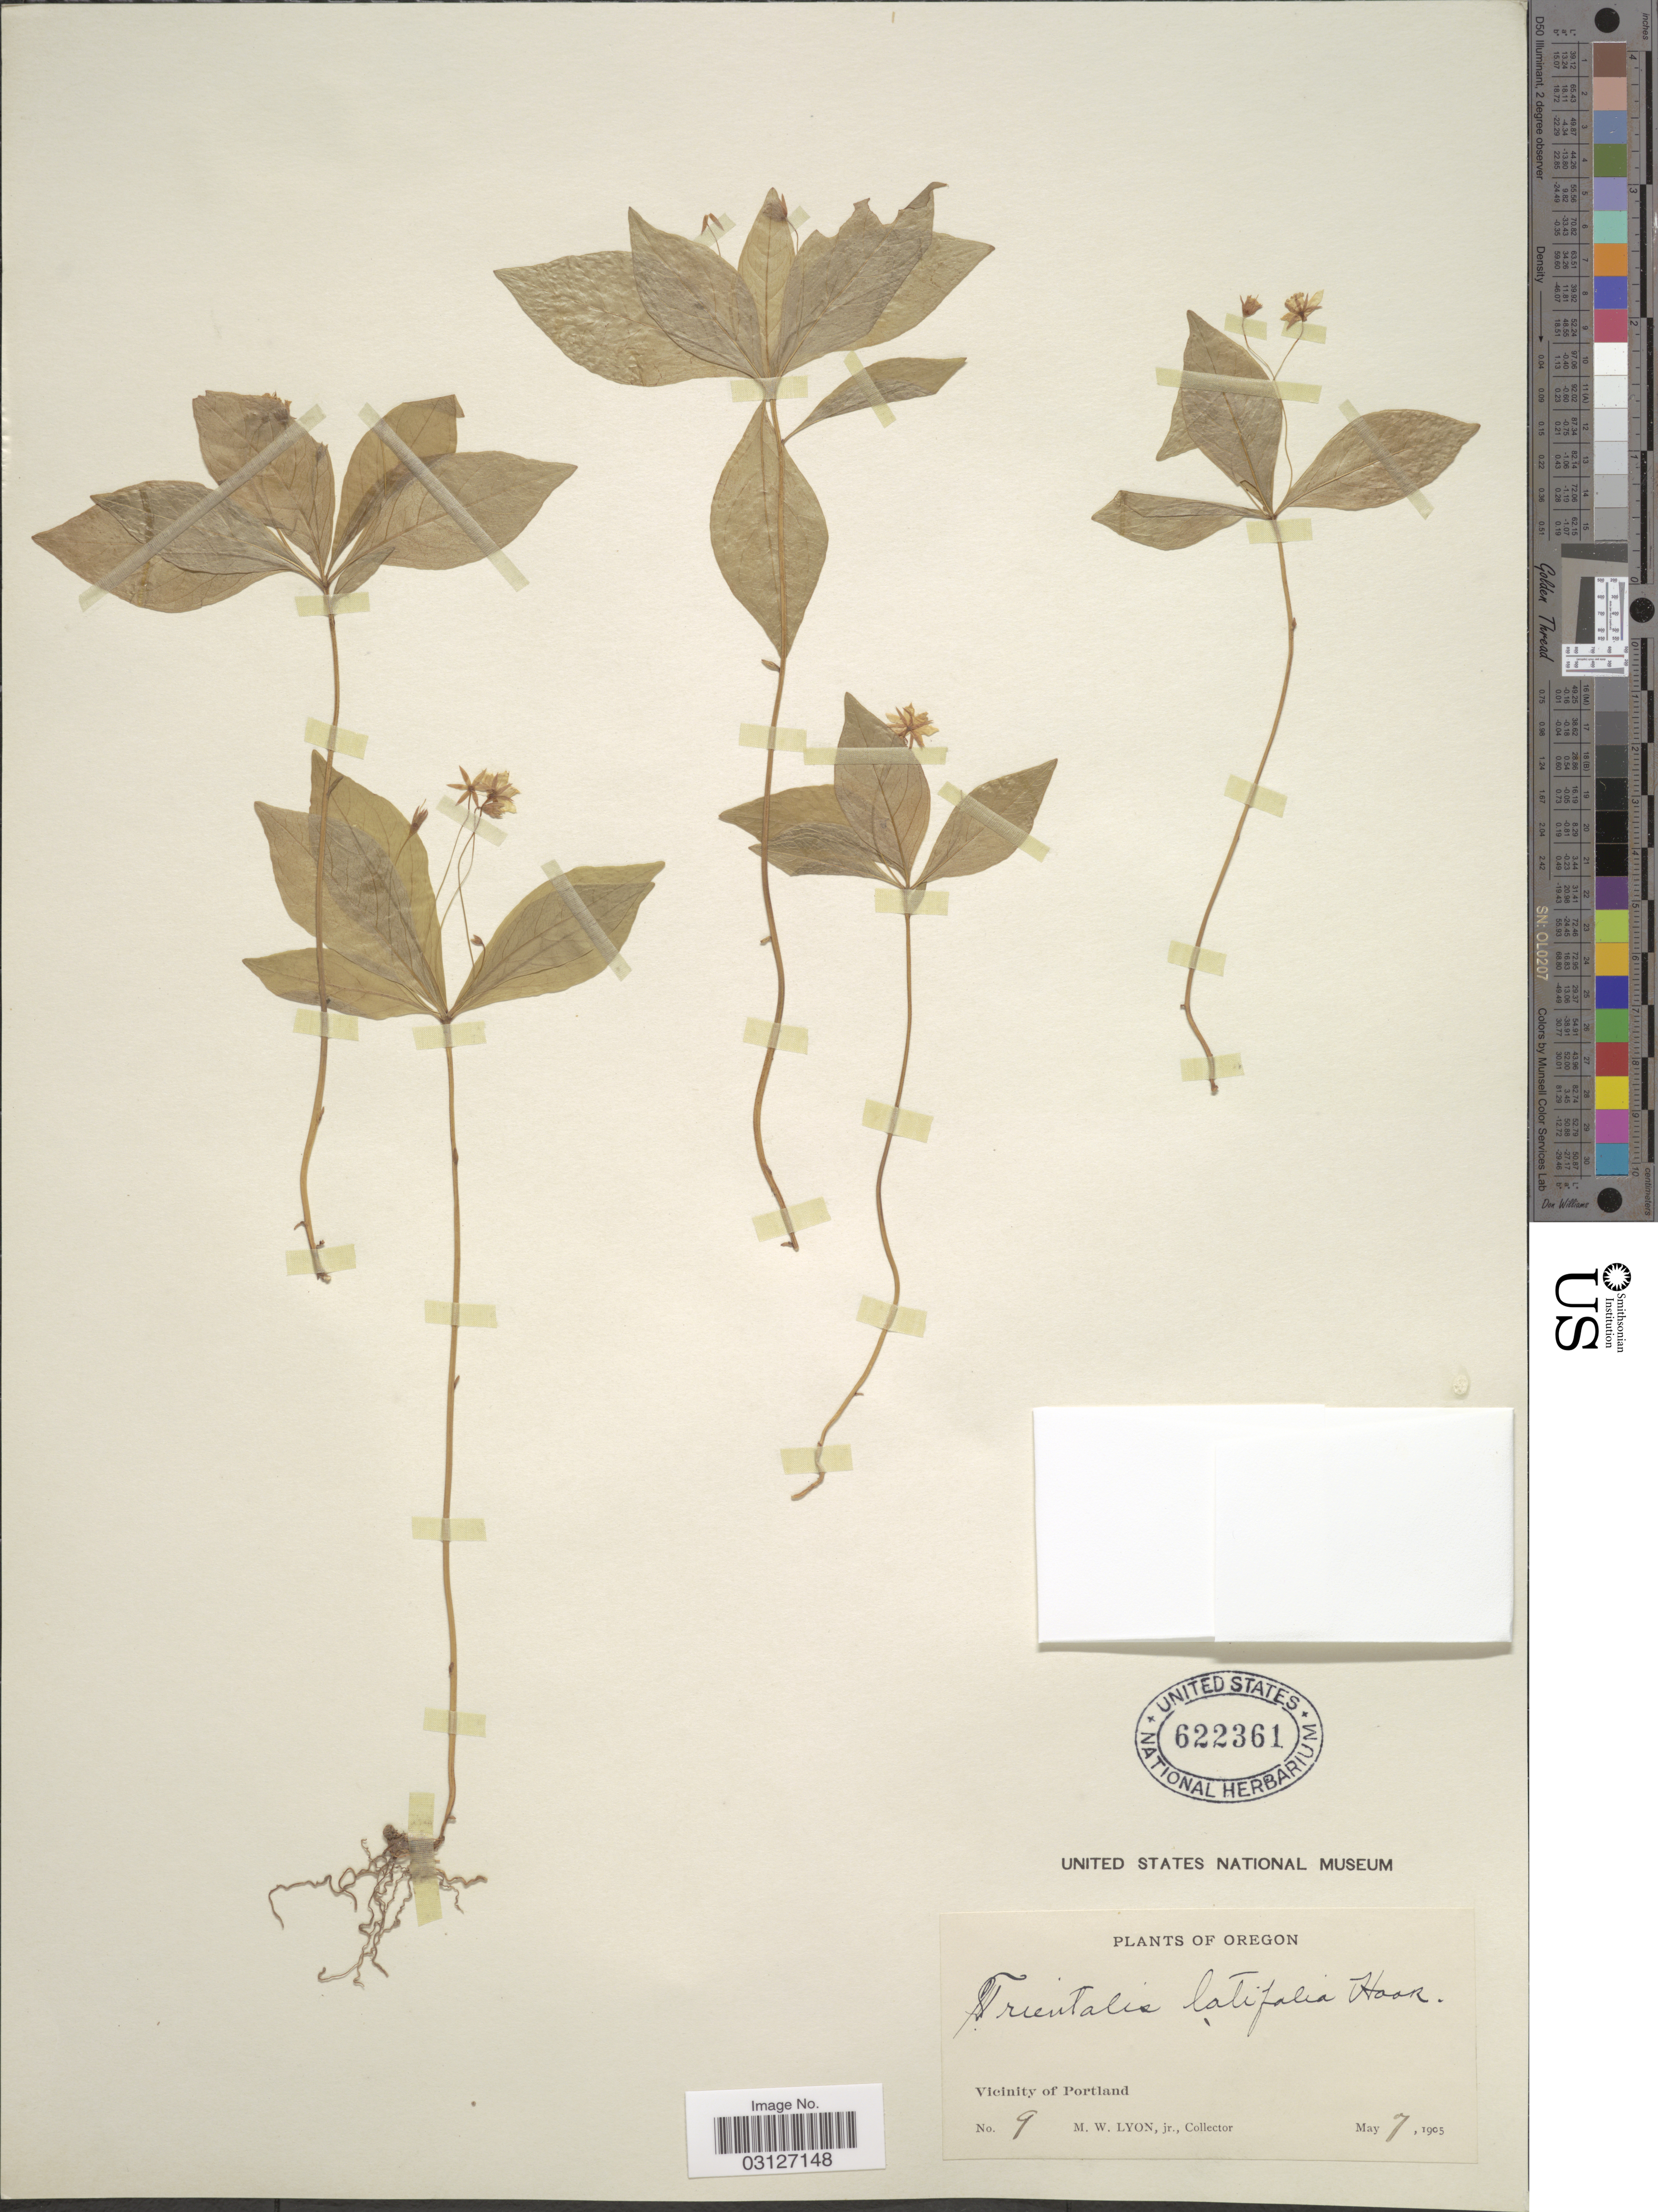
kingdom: Plantae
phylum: Tracheophyta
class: Magnoliopsida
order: Ericales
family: Primulaceae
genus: Trientalis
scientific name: Trientalis latifolia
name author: Hook.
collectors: M. Lyon Jr.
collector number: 9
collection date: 1905-05-07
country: United States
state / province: Oregon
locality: Vicinity of Portland.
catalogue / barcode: US 622361